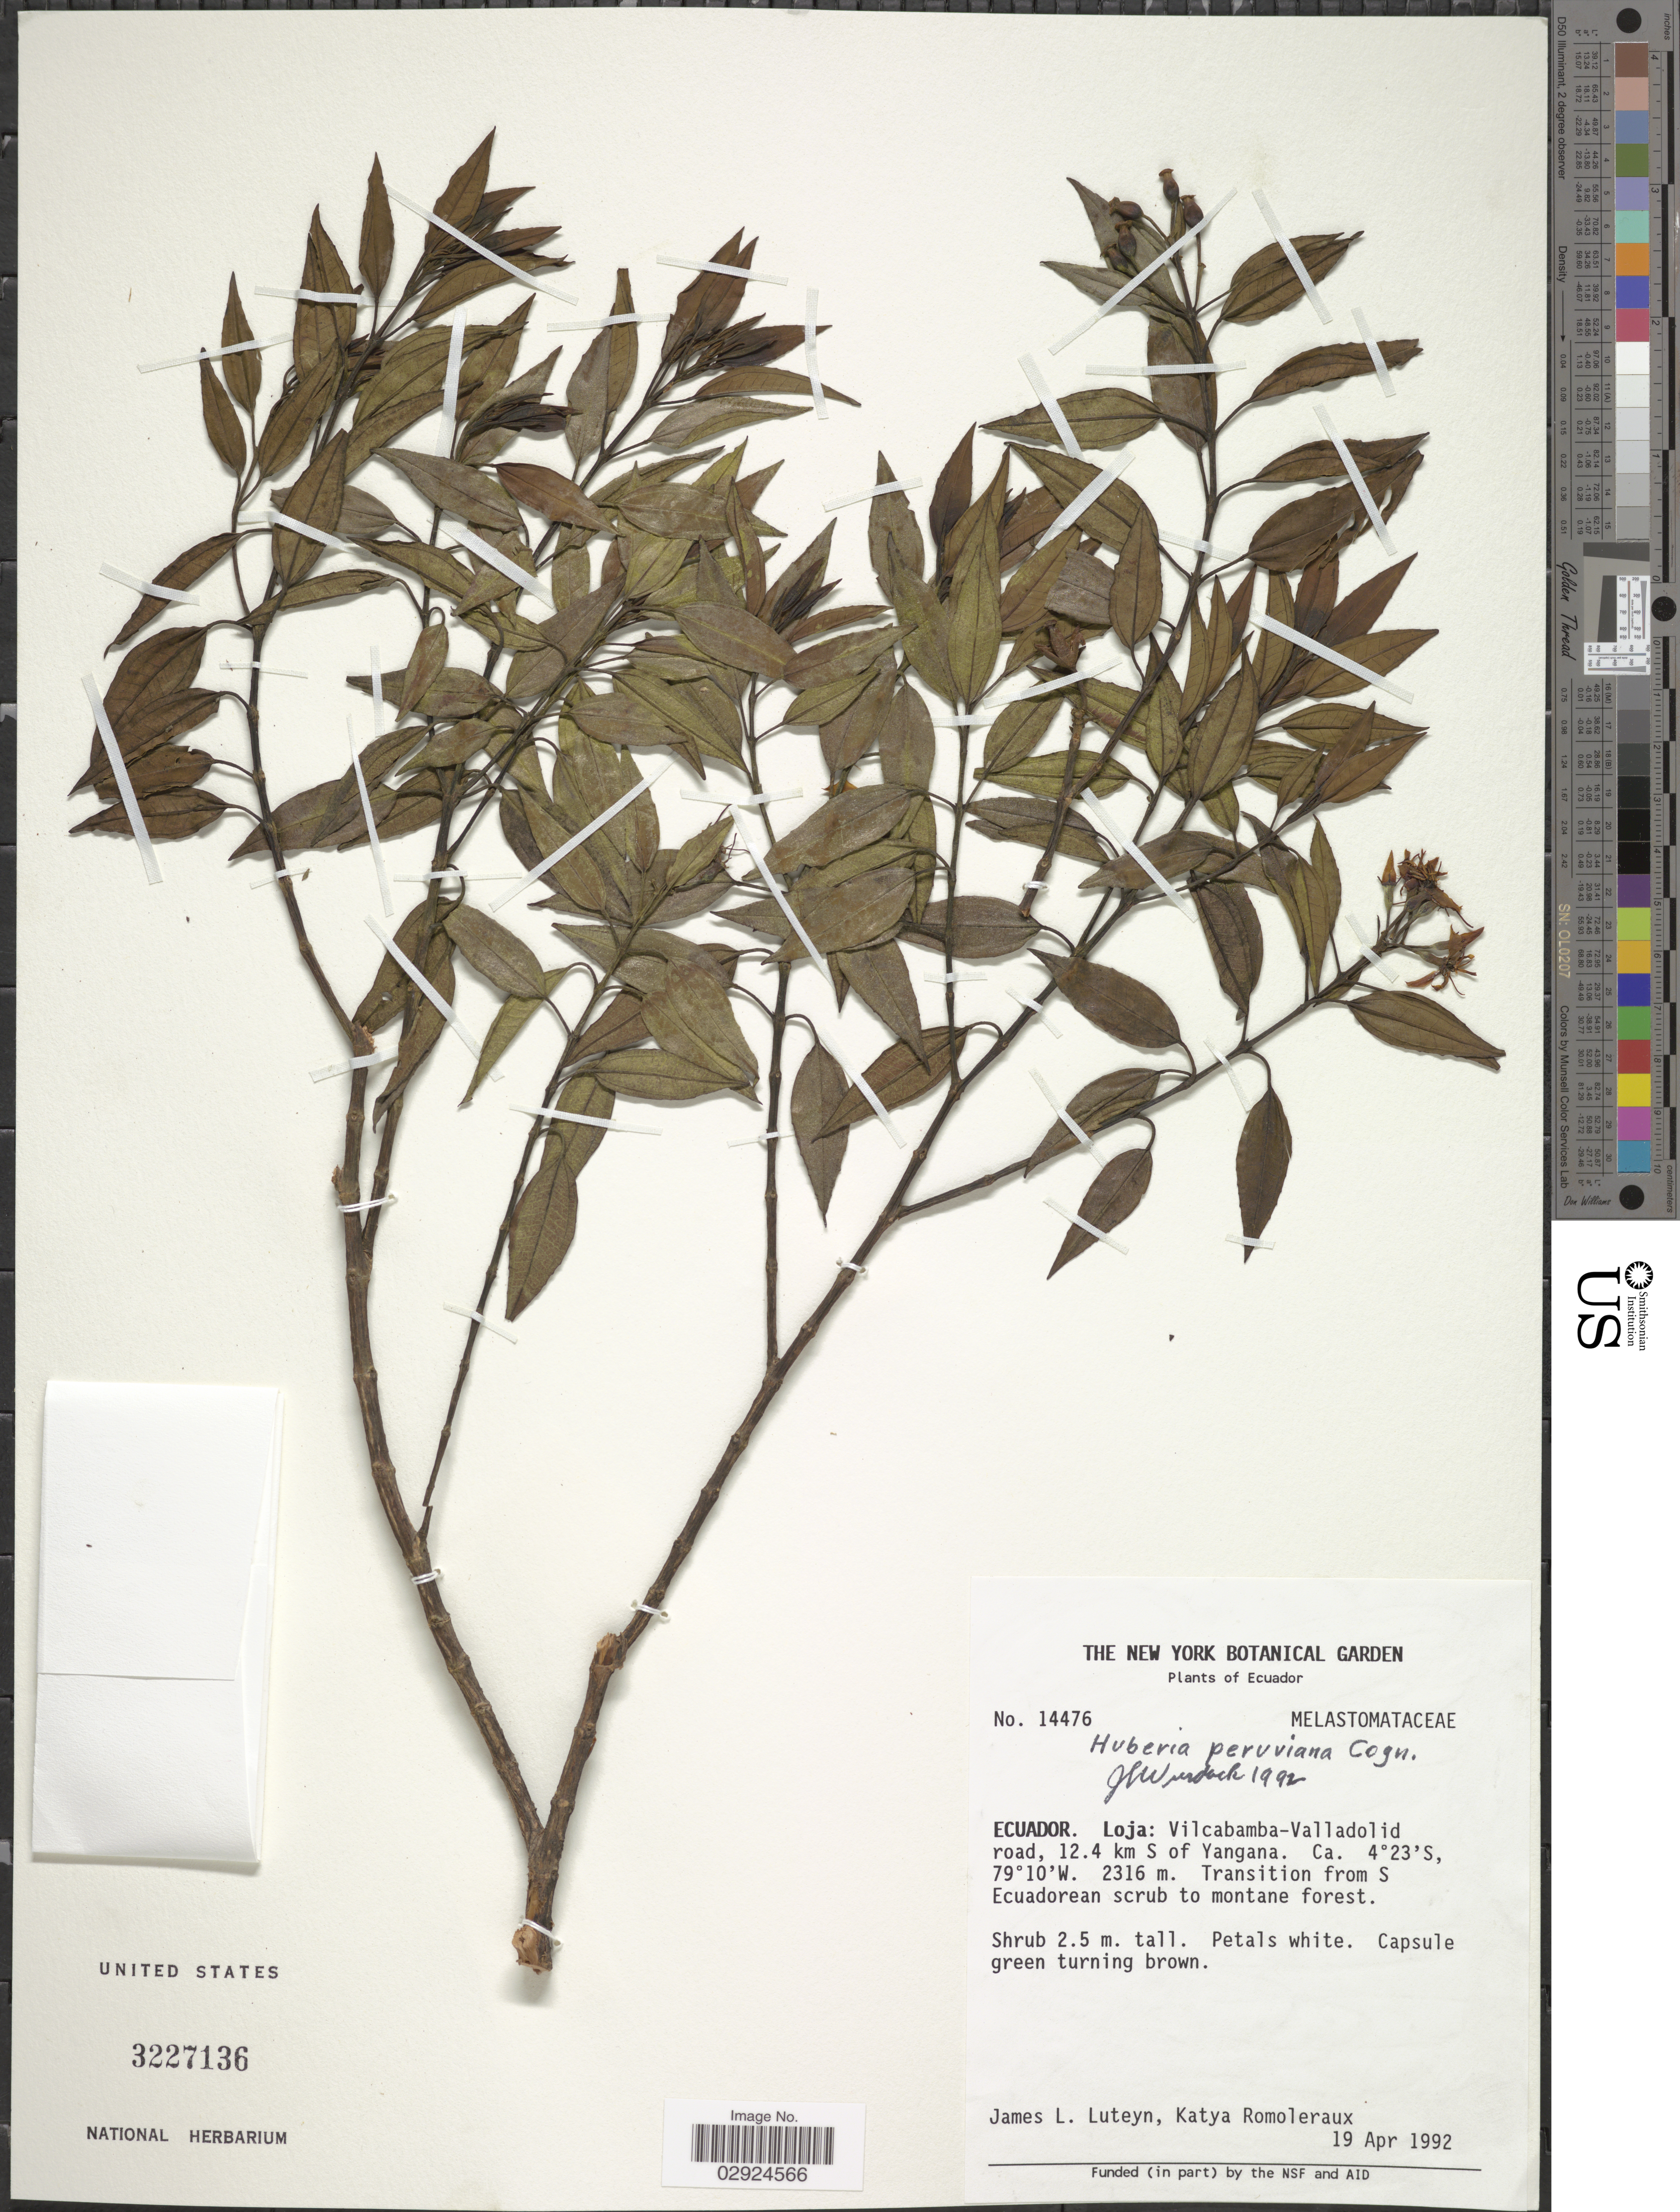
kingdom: Plantae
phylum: Tracheophyta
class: Magnoliopsida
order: Myrtales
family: Melastomataceae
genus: Huberia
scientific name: Huberia peruviana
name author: Cogn.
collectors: J. L. Luteyn & K. Romoleraux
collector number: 14476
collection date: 1992-04-19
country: Ecuador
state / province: Loja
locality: Loja: Vilcabamba-Valladolid road, 12.4 km S of Yangana.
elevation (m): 2316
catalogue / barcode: US 3227136